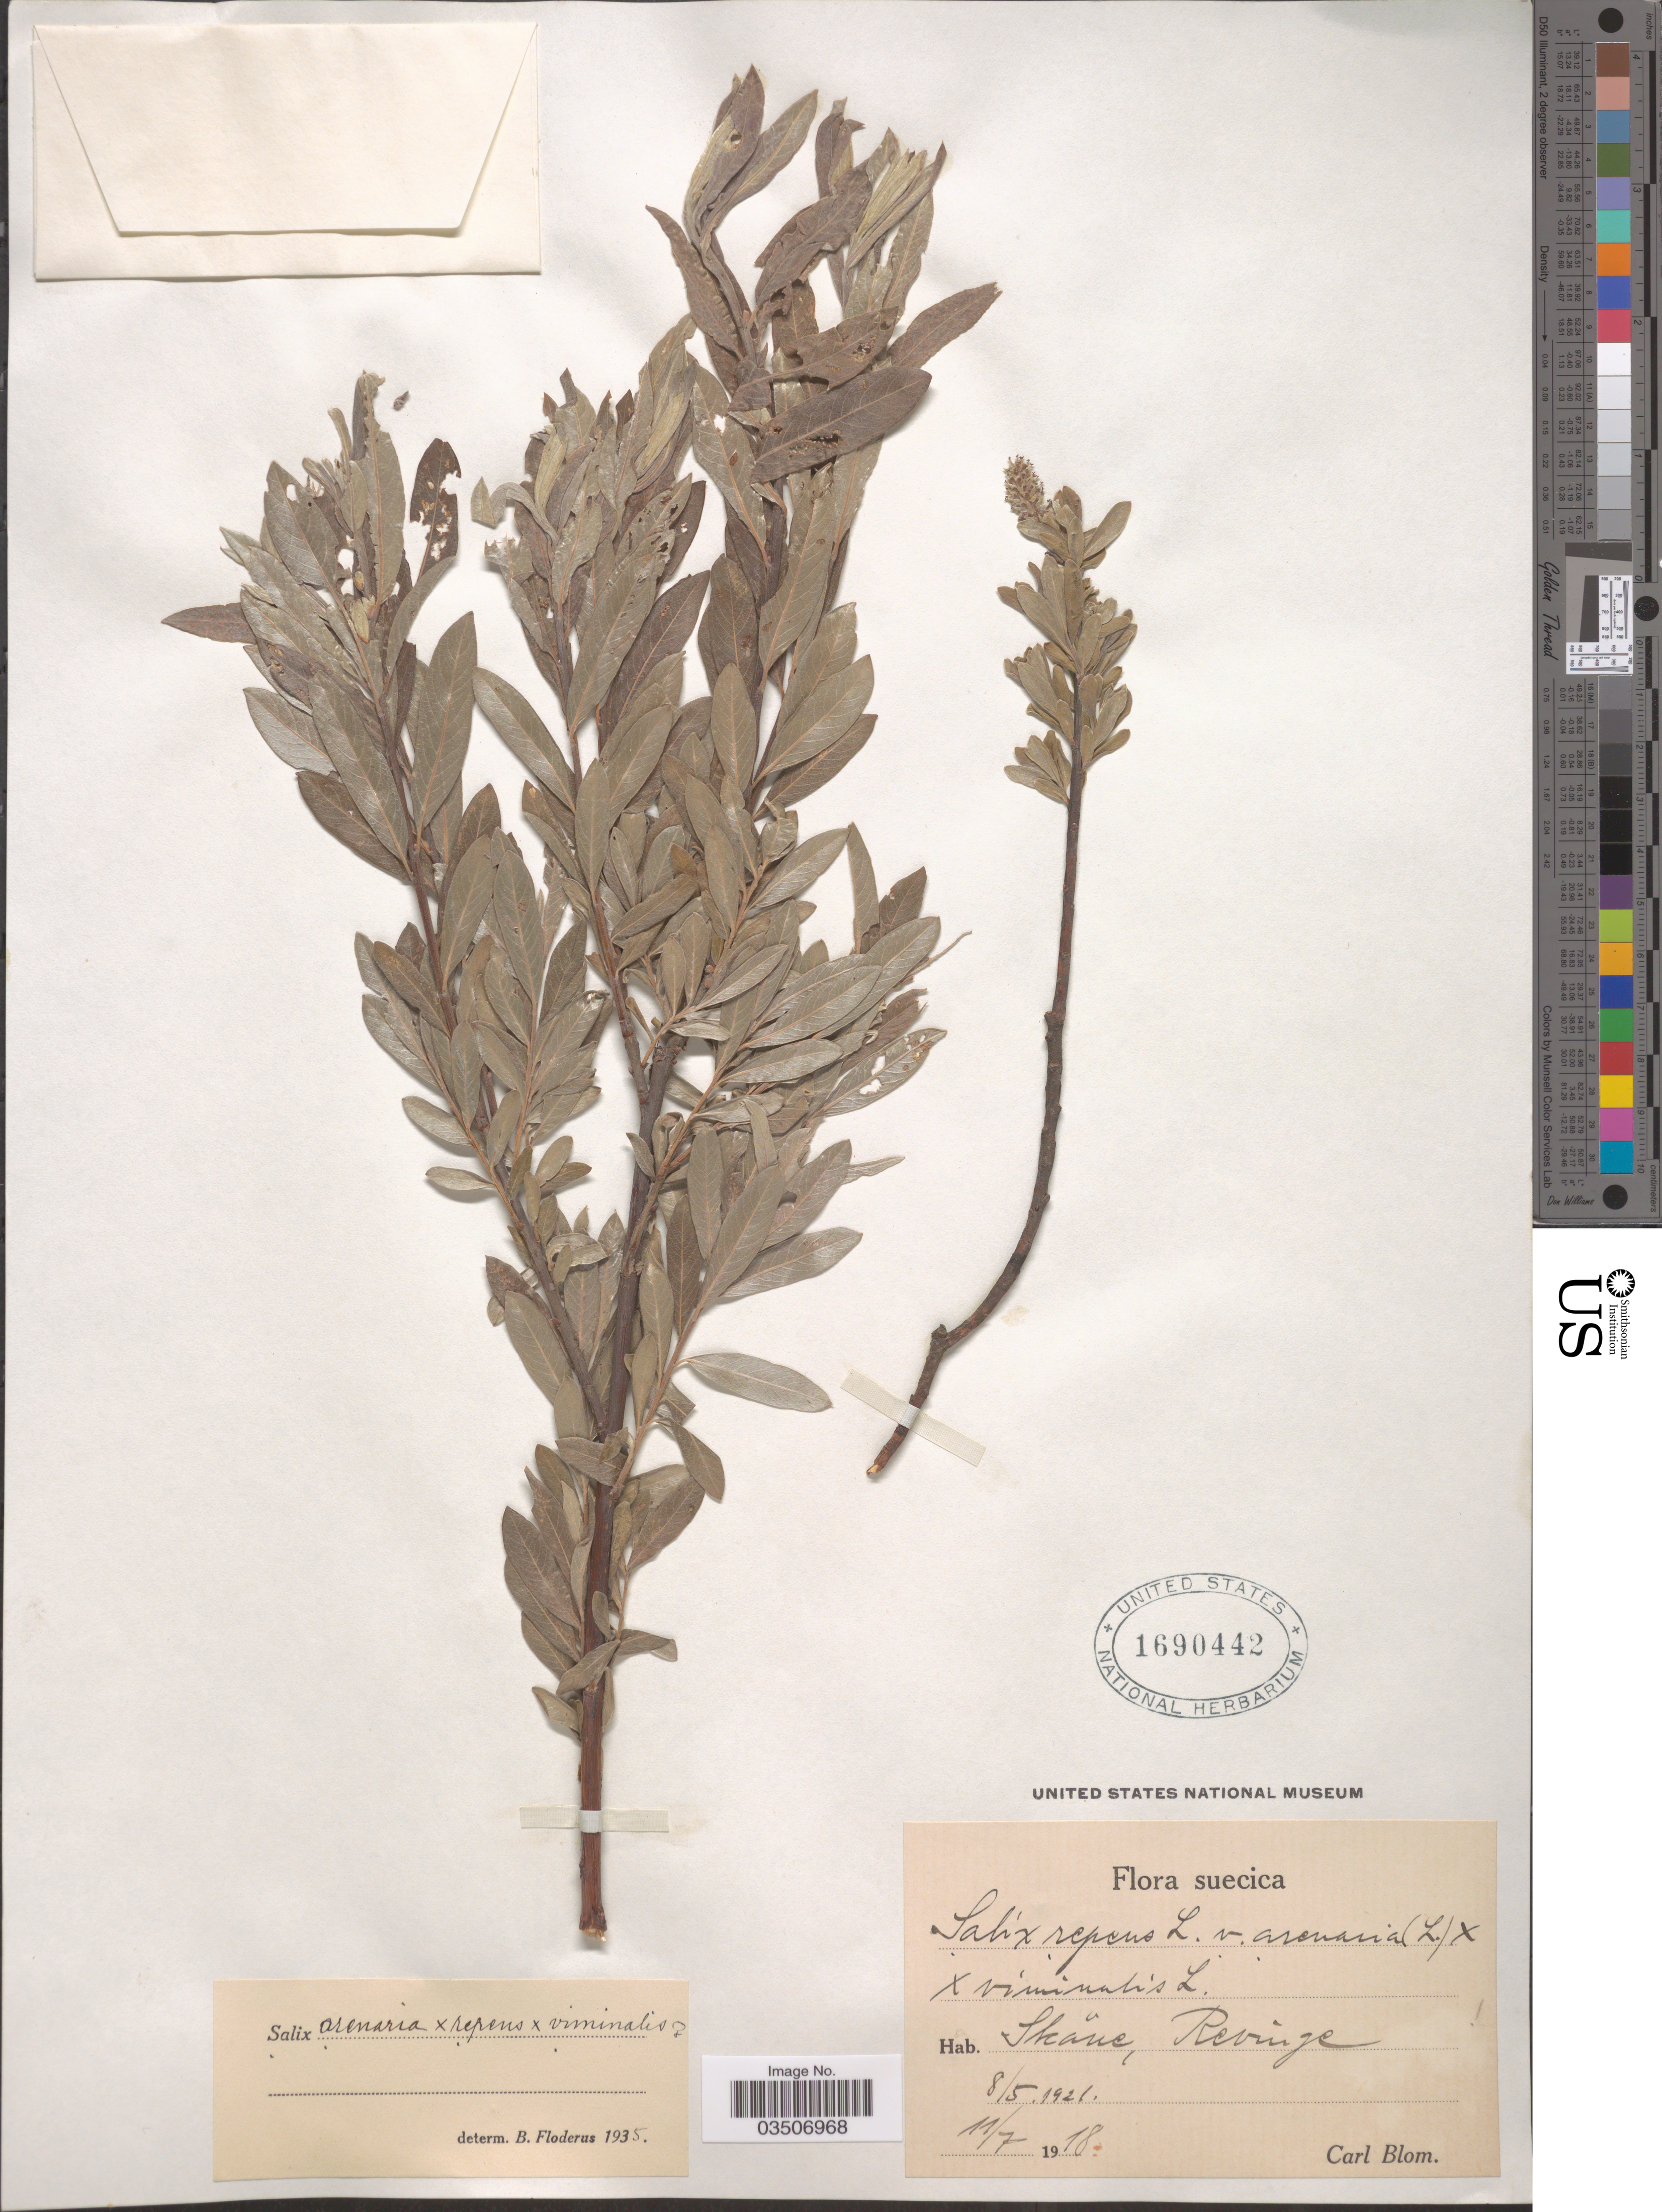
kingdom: Plantae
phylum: Tracheophyta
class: Magnoliopsida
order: Malpighiales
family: Salicaceae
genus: Salix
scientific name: Salix arenaria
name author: L.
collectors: C. H. Blom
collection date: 1918-07-11/1921-05-08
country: Sweden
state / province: Skåne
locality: Suecica. Revinge.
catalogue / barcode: US 1690442